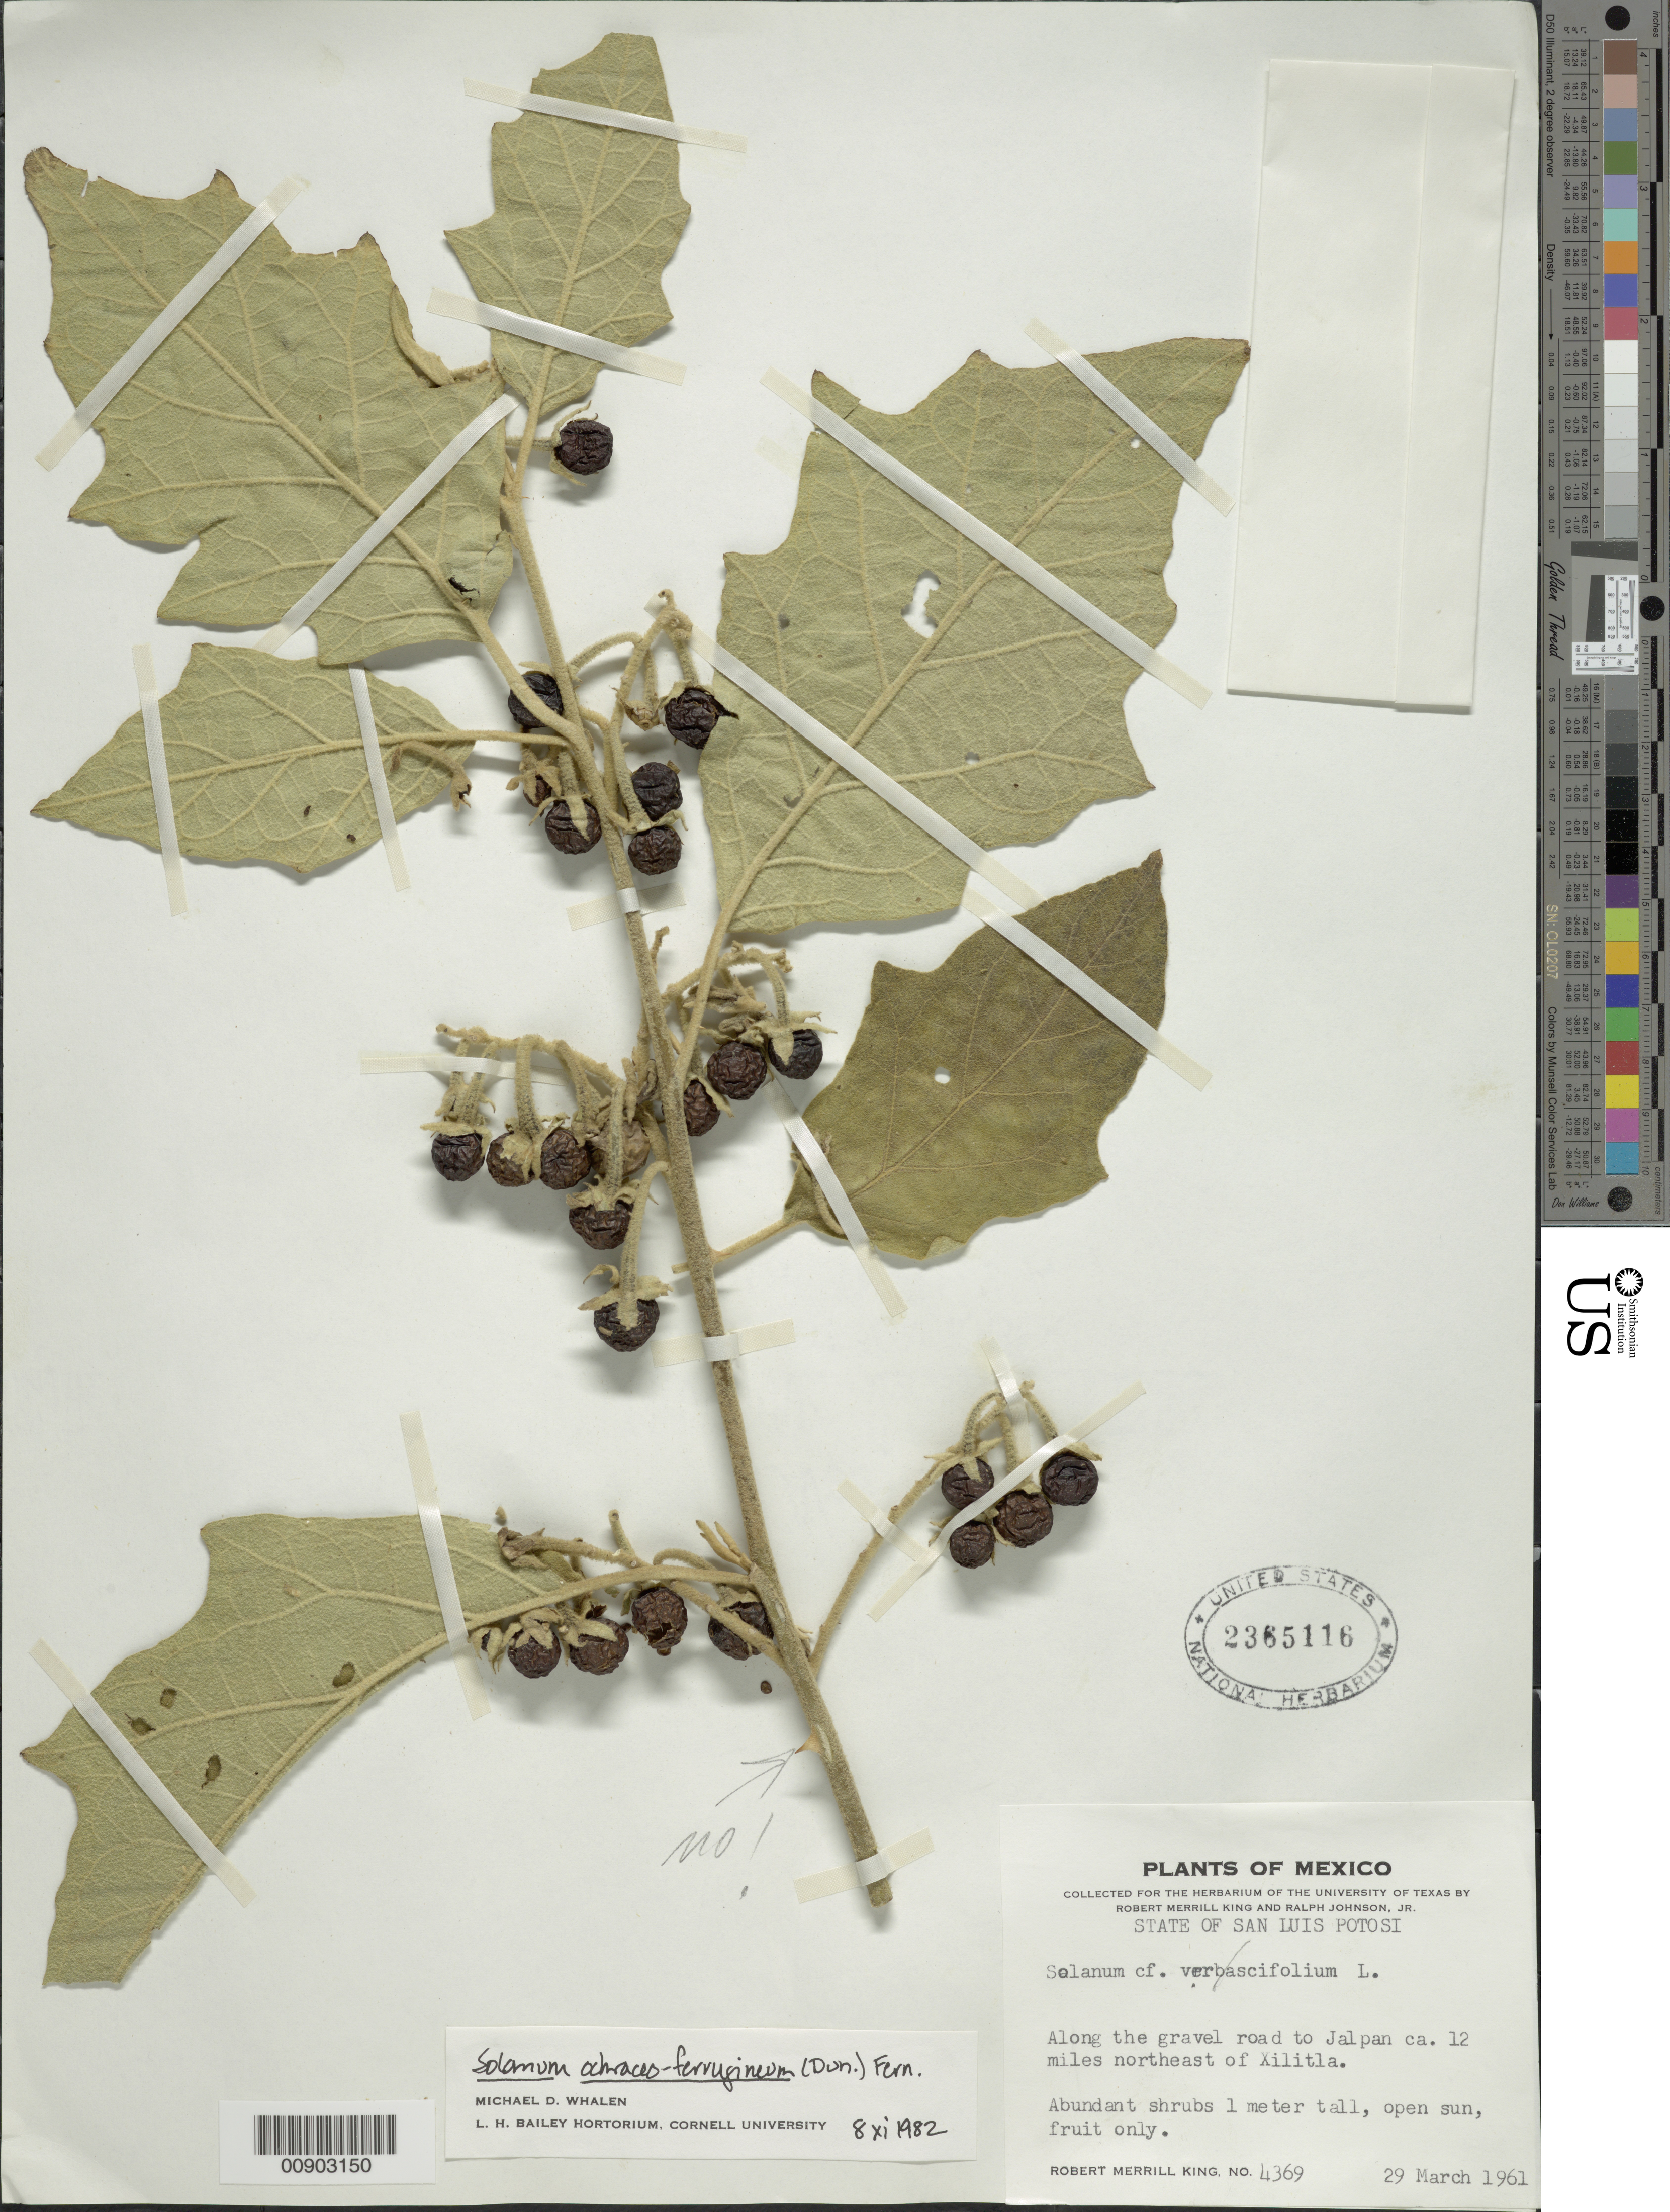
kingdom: Plantae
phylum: Tracheophyta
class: Magnoliopsida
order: Solanales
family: Solanaceae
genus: Solanum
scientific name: Solanum ochraceo-ferrugineum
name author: (Dunal) Fernald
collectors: R. M. King & R. Johnson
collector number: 4369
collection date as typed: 29 Mar 1961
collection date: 1961-03-29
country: Mexico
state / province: San Luis Potosí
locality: Along the gravel road to Jalpan ca. 12 miles northeast of Xilitla, San Luis Potosí.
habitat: Open sun.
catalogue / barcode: US 2365116